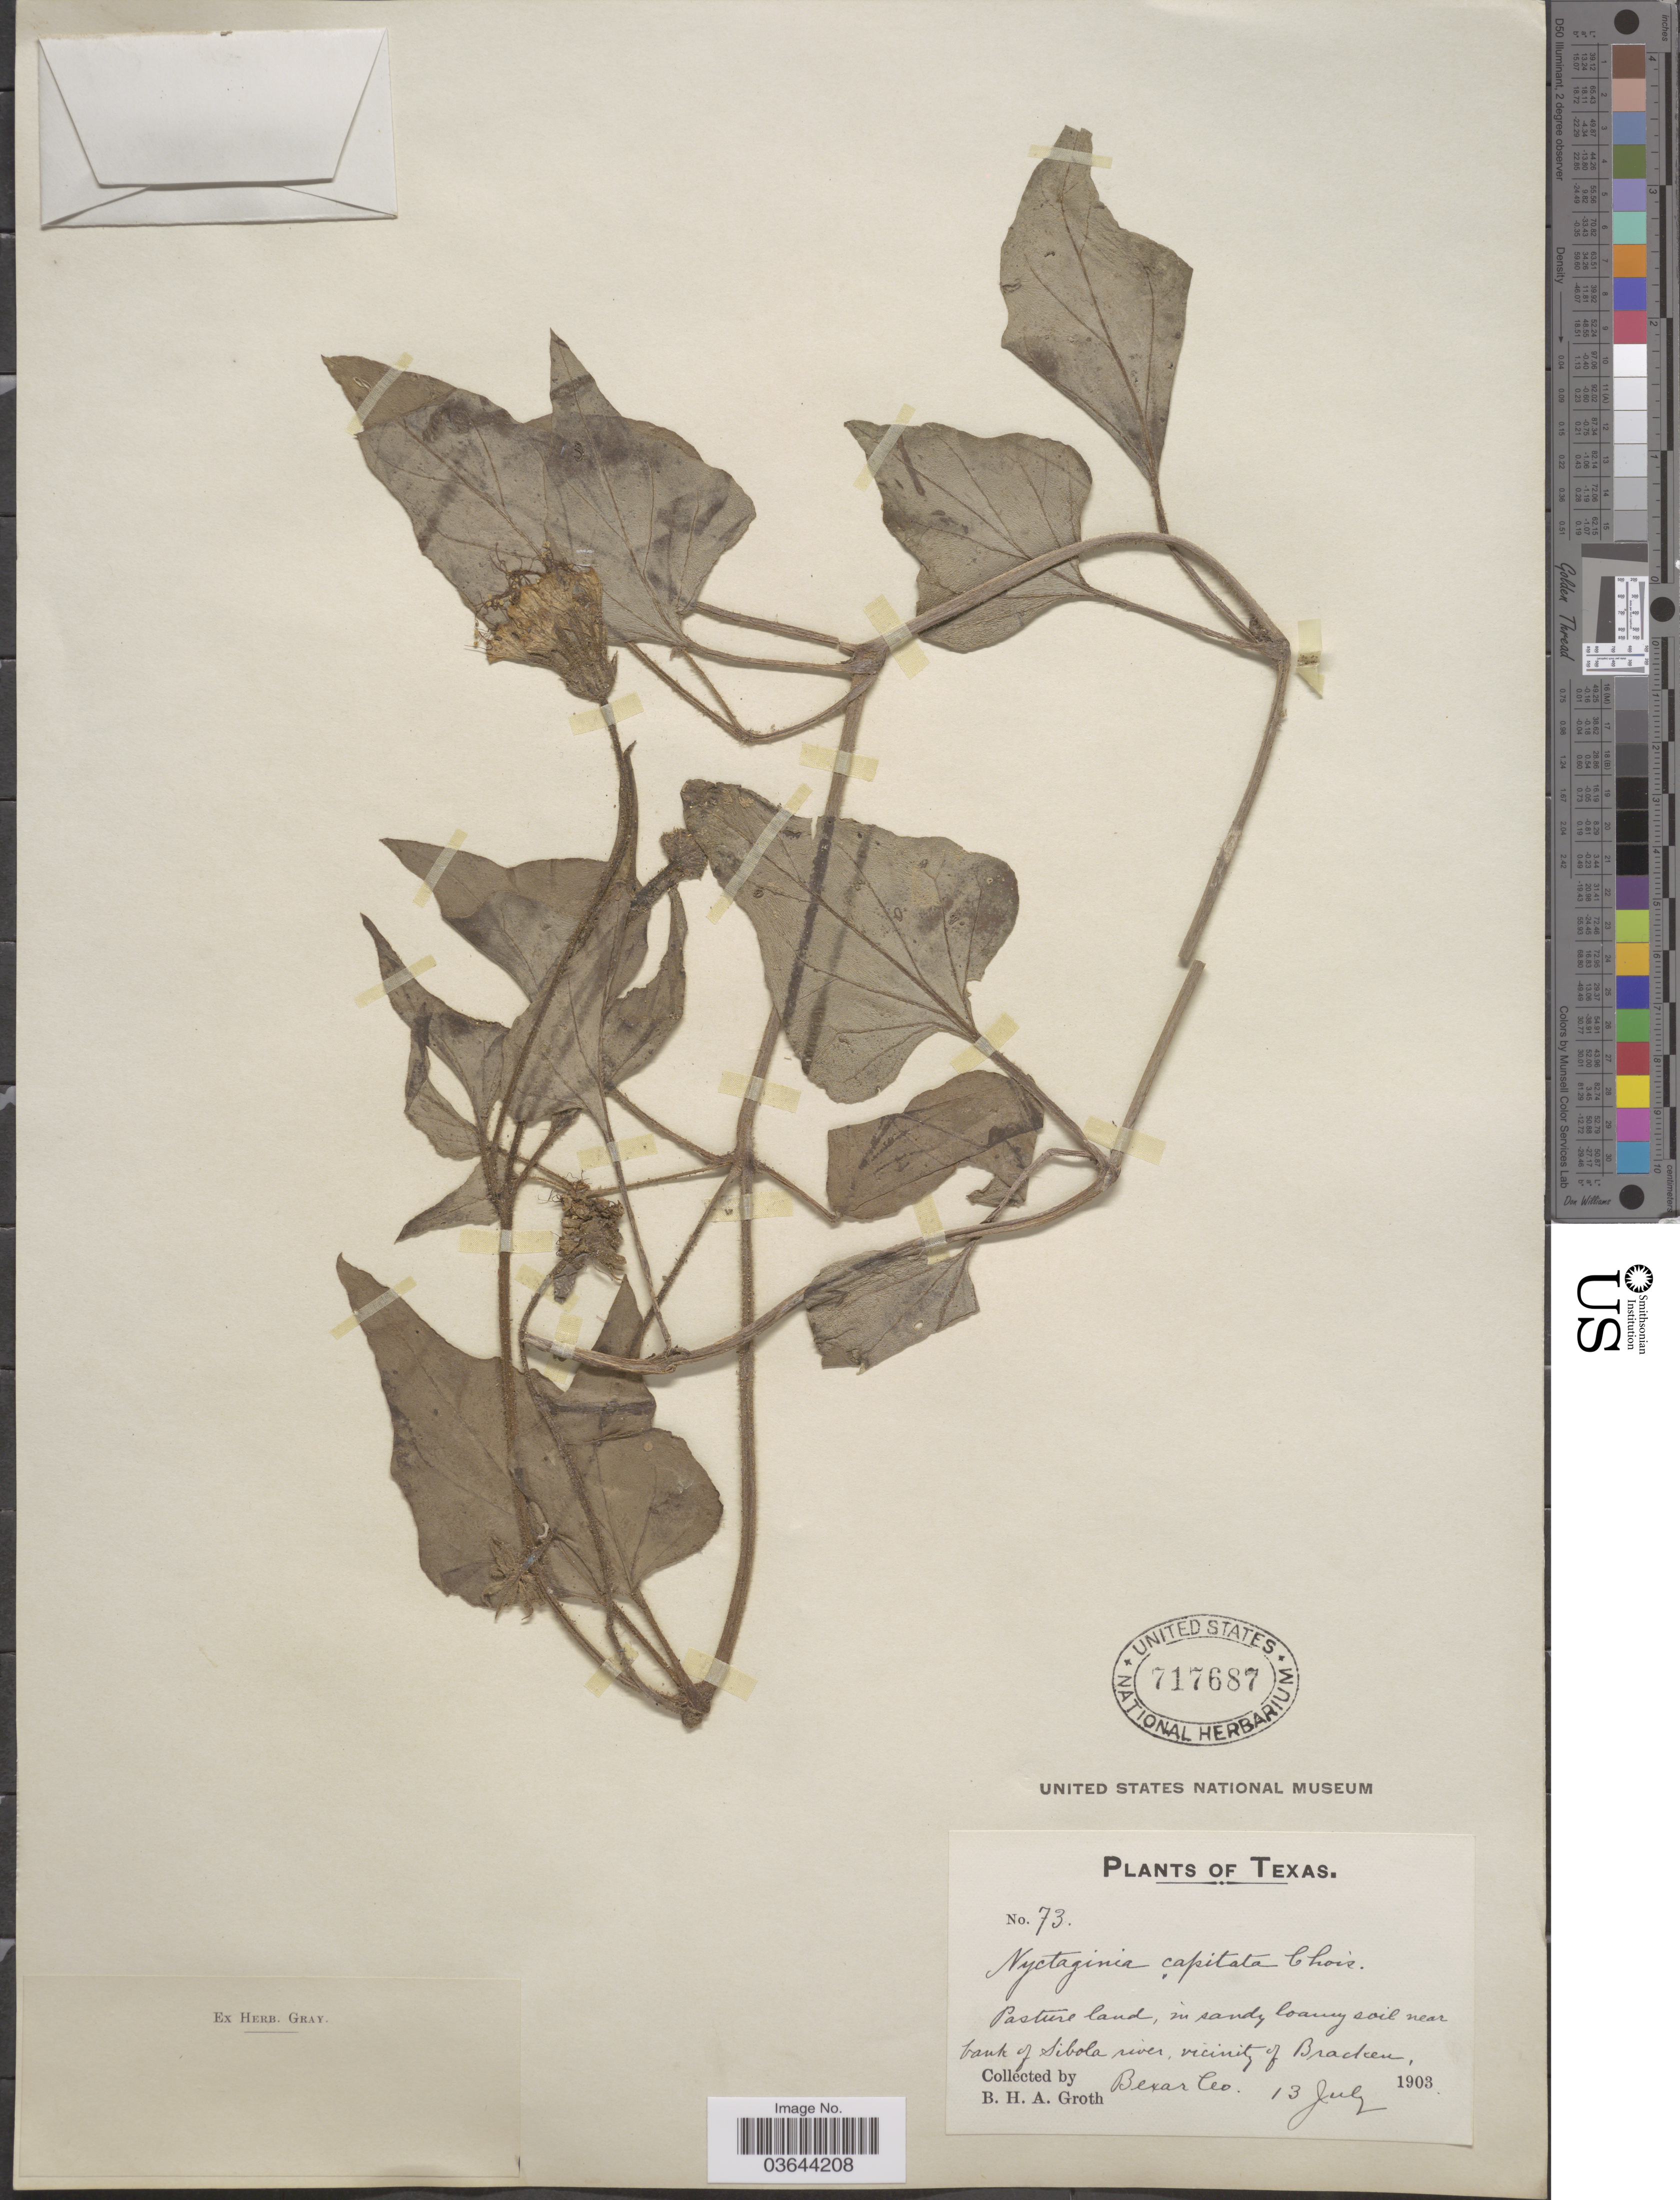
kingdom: Plantae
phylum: Tracheophyta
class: Magnoliopsida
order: Caryophyllales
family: Nyctaginaceae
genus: Nyctaginia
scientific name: Nyctaginia capitata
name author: Choisy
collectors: B. Groth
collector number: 73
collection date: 1903-07-13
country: United States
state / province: Texas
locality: Pasture land, in sandy loamy soil near bank of Sibola river, vicinity of Bracken. Bexar Co.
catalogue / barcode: US 717687